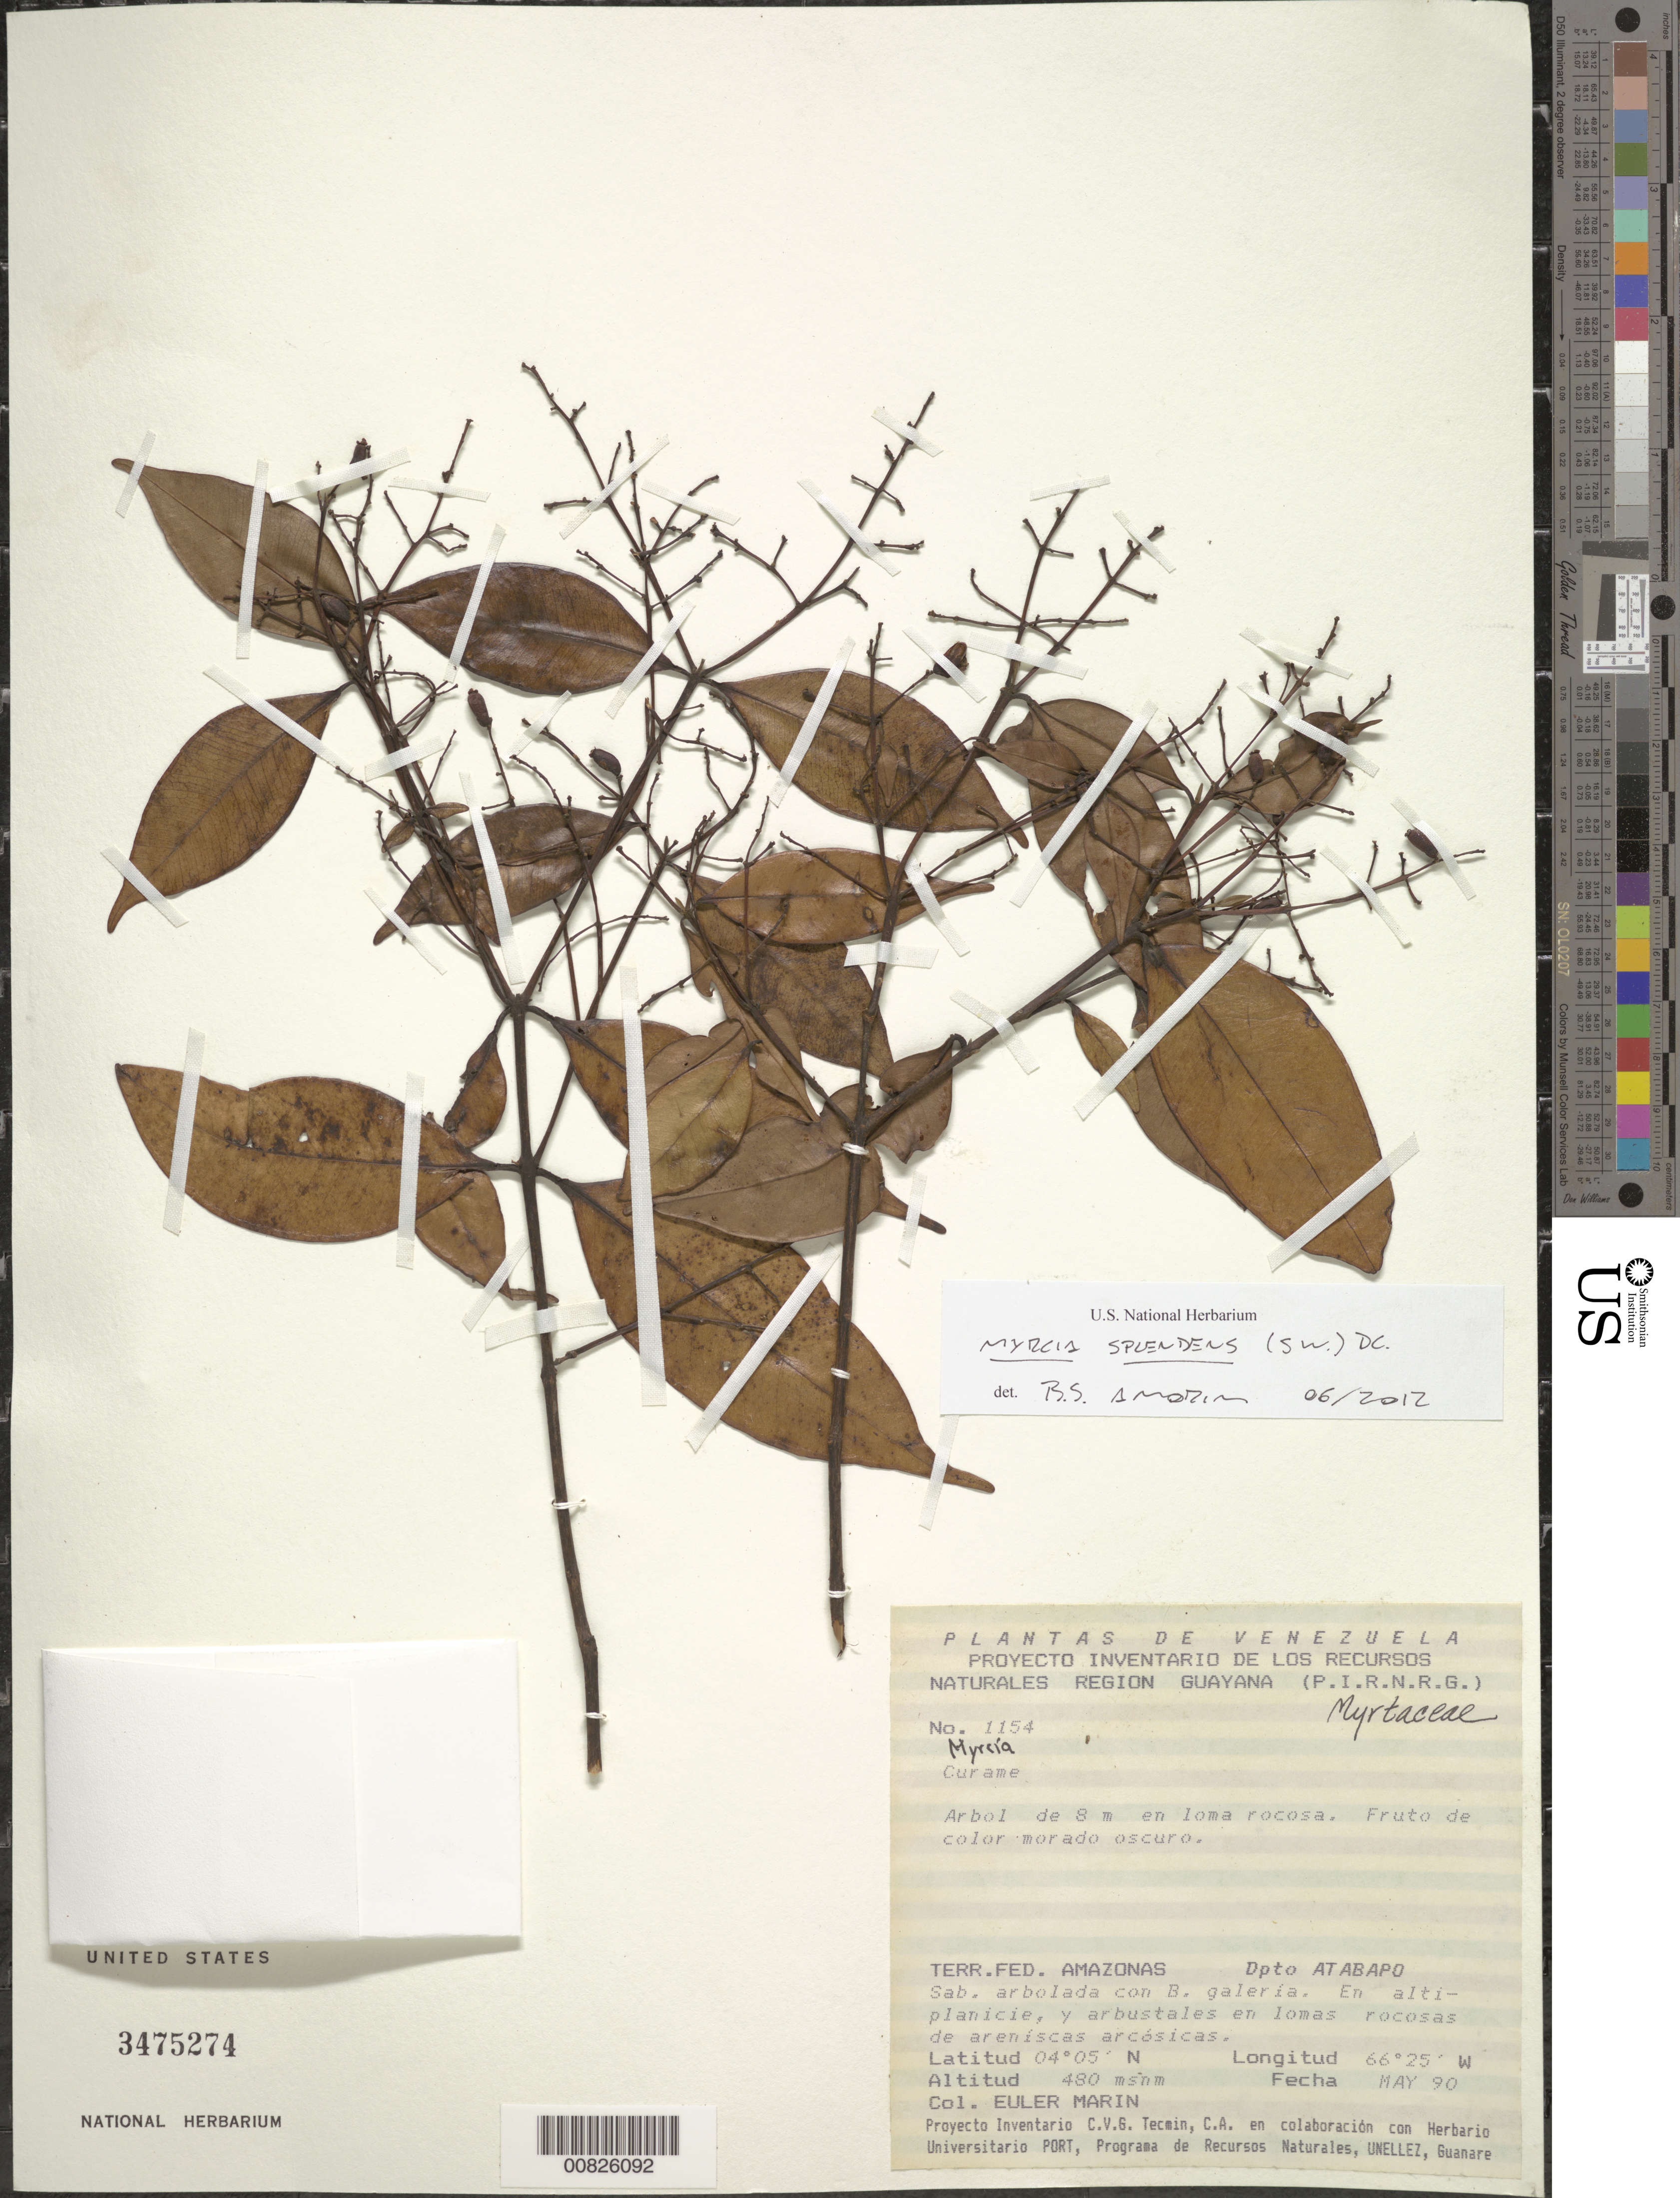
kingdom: Plantae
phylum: Tracheophyta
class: Magnoliopsida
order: Myrtales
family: Myrtaceae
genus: Myrcia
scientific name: Myrcia splendens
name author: (Sw.) DC.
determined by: Amorin, B. S.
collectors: E. Marin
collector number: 1154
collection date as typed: May-90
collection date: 1990-05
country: Venezuela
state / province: Amazonas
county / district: Atabapo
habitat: Sabana arbolada con B. galeria; altiplanicie y arbustales en lomas rocosas de areniscas arcosicas; en loma rocosa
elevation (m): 480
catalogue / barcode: US 3475274